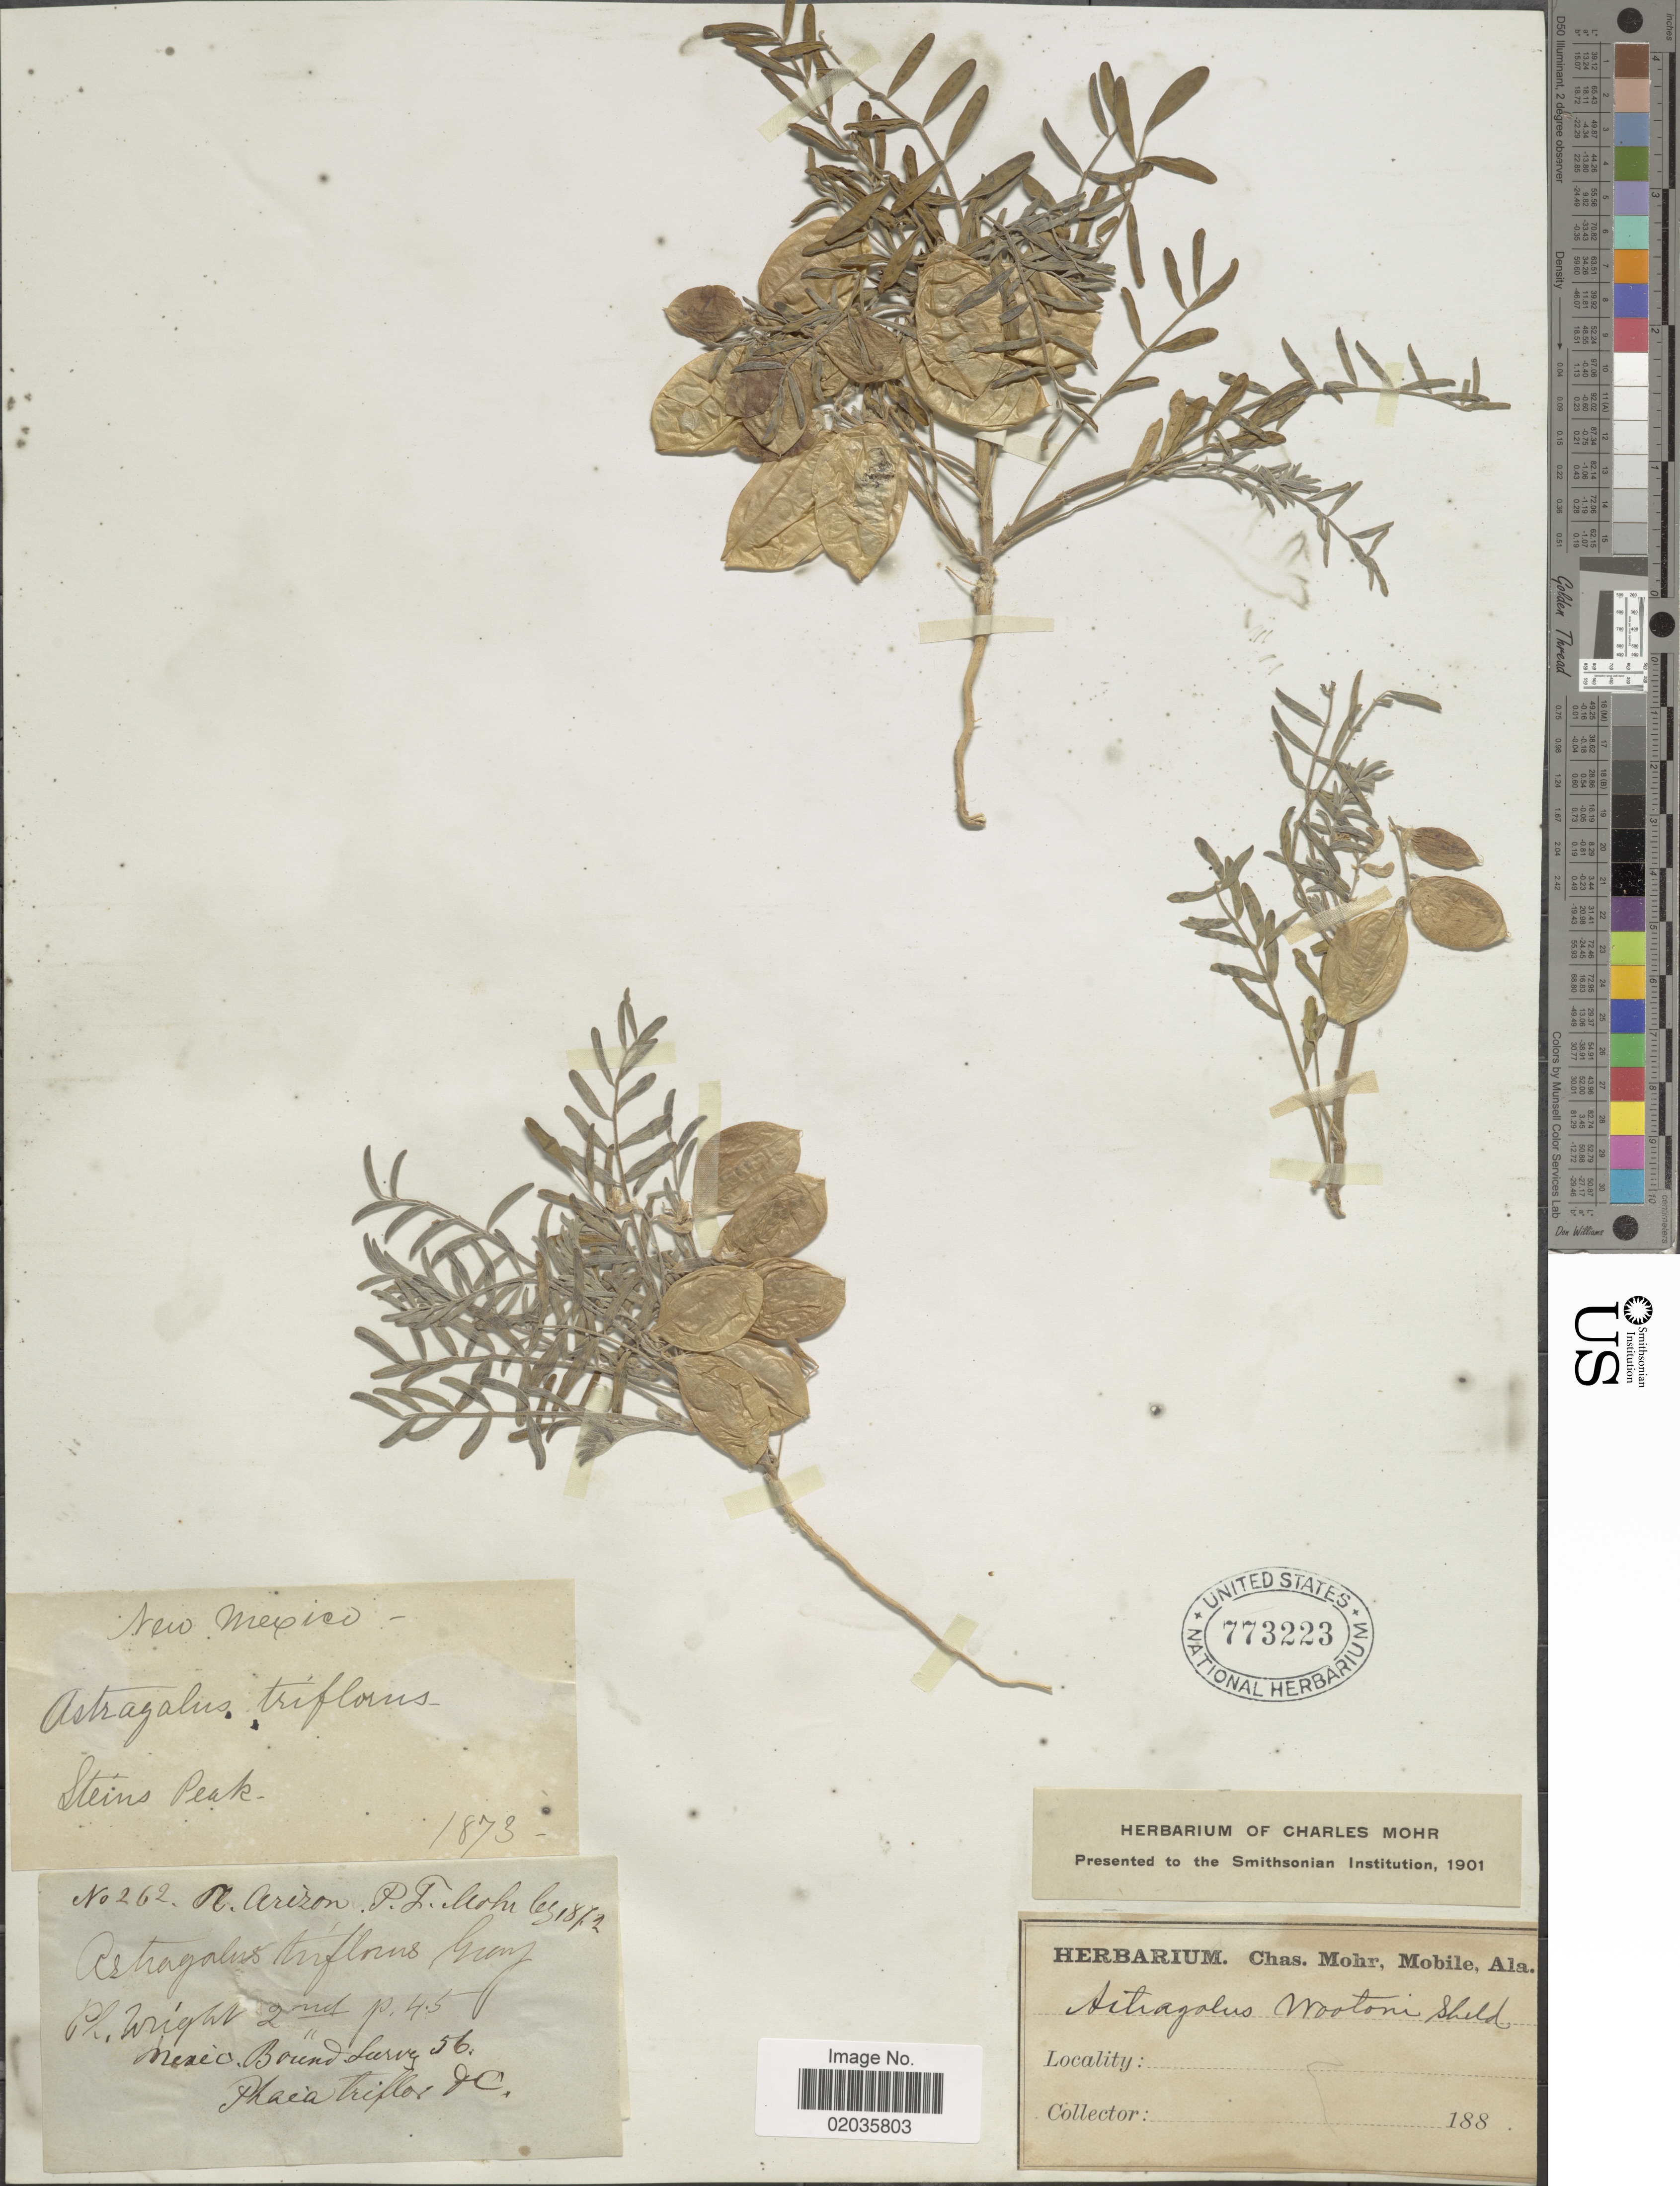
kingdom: Plantae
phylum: Tracheophyta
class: Magnoliopsida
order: Fabales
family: Fabaceae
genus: Astragalus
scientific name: Astragalus wootonii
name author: E. Sheld.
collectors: P. F. Mohr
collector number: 262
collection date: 1872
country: United States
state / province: Arizona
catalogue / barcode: US 773223